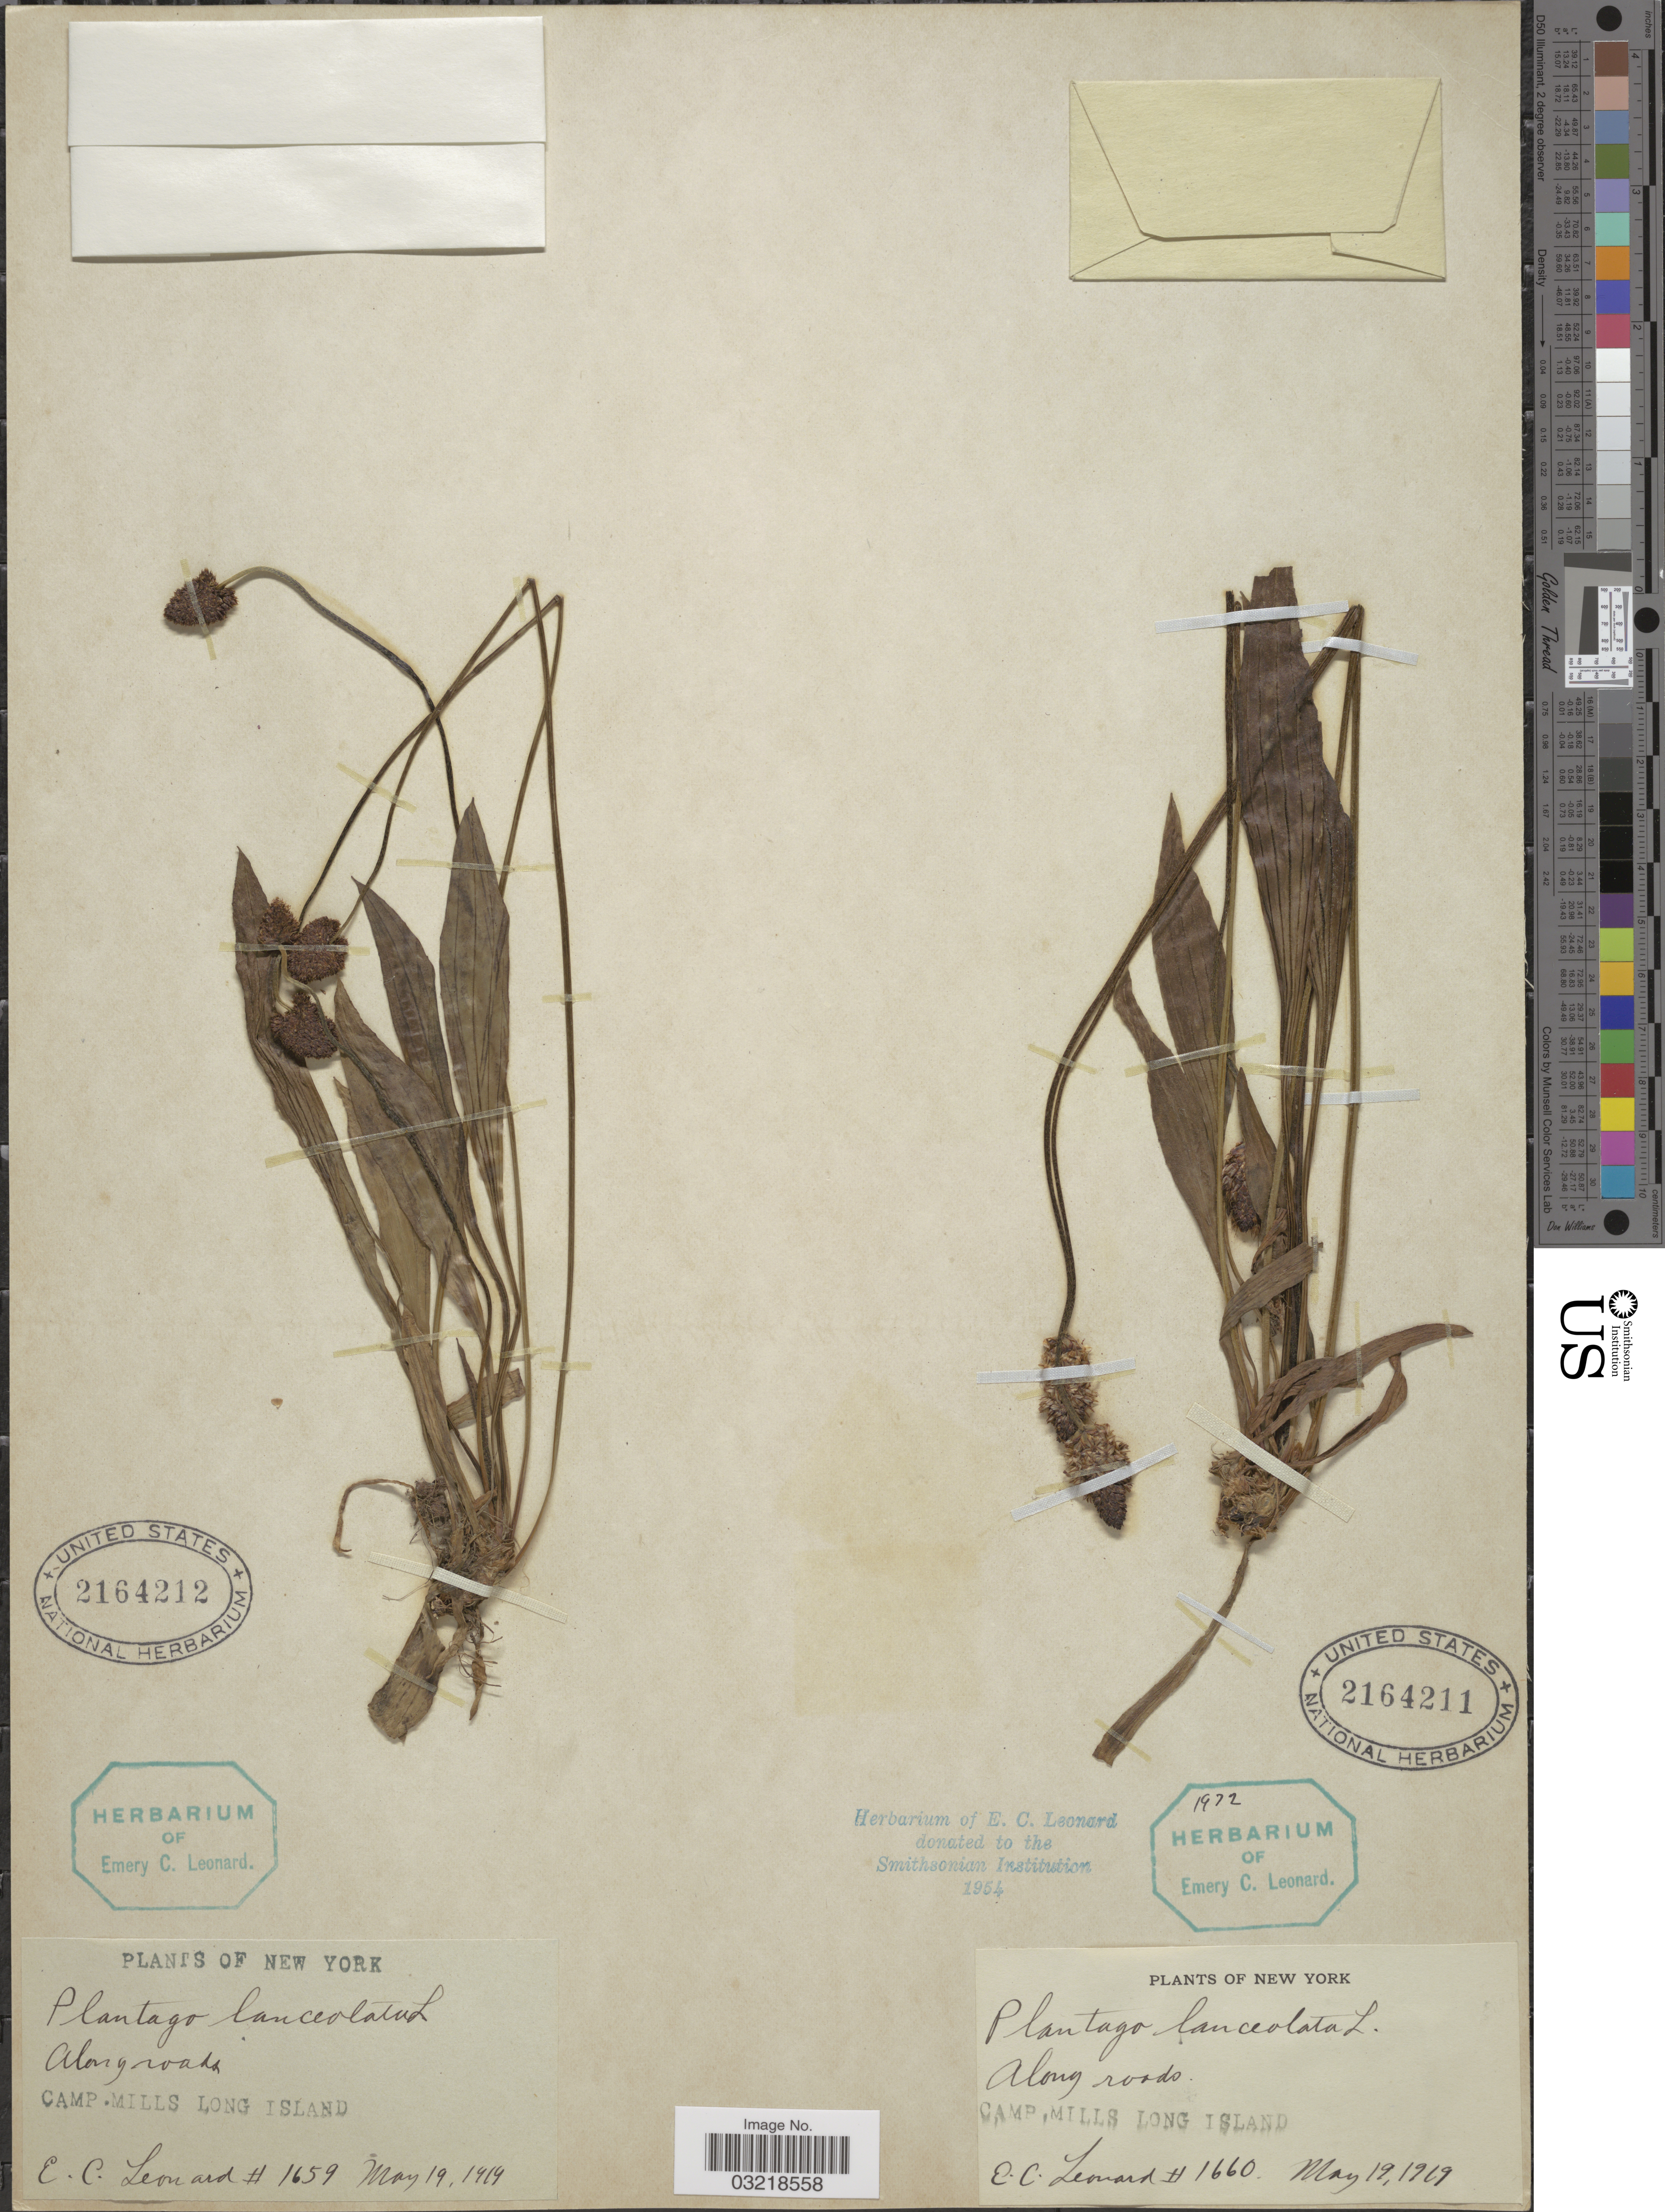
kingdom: Plantae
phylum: Tracheophyta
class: Magnoliopsida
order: Lamiales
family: Plantaginaceae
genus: Plantago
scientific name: Plantago lanceolata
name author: L.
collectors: E. C. Leonard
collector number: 1659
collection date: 1919-05-19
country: United States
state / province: New York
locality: Along roads. Camp Mills. Long Island.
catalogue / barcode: US 2164212-2